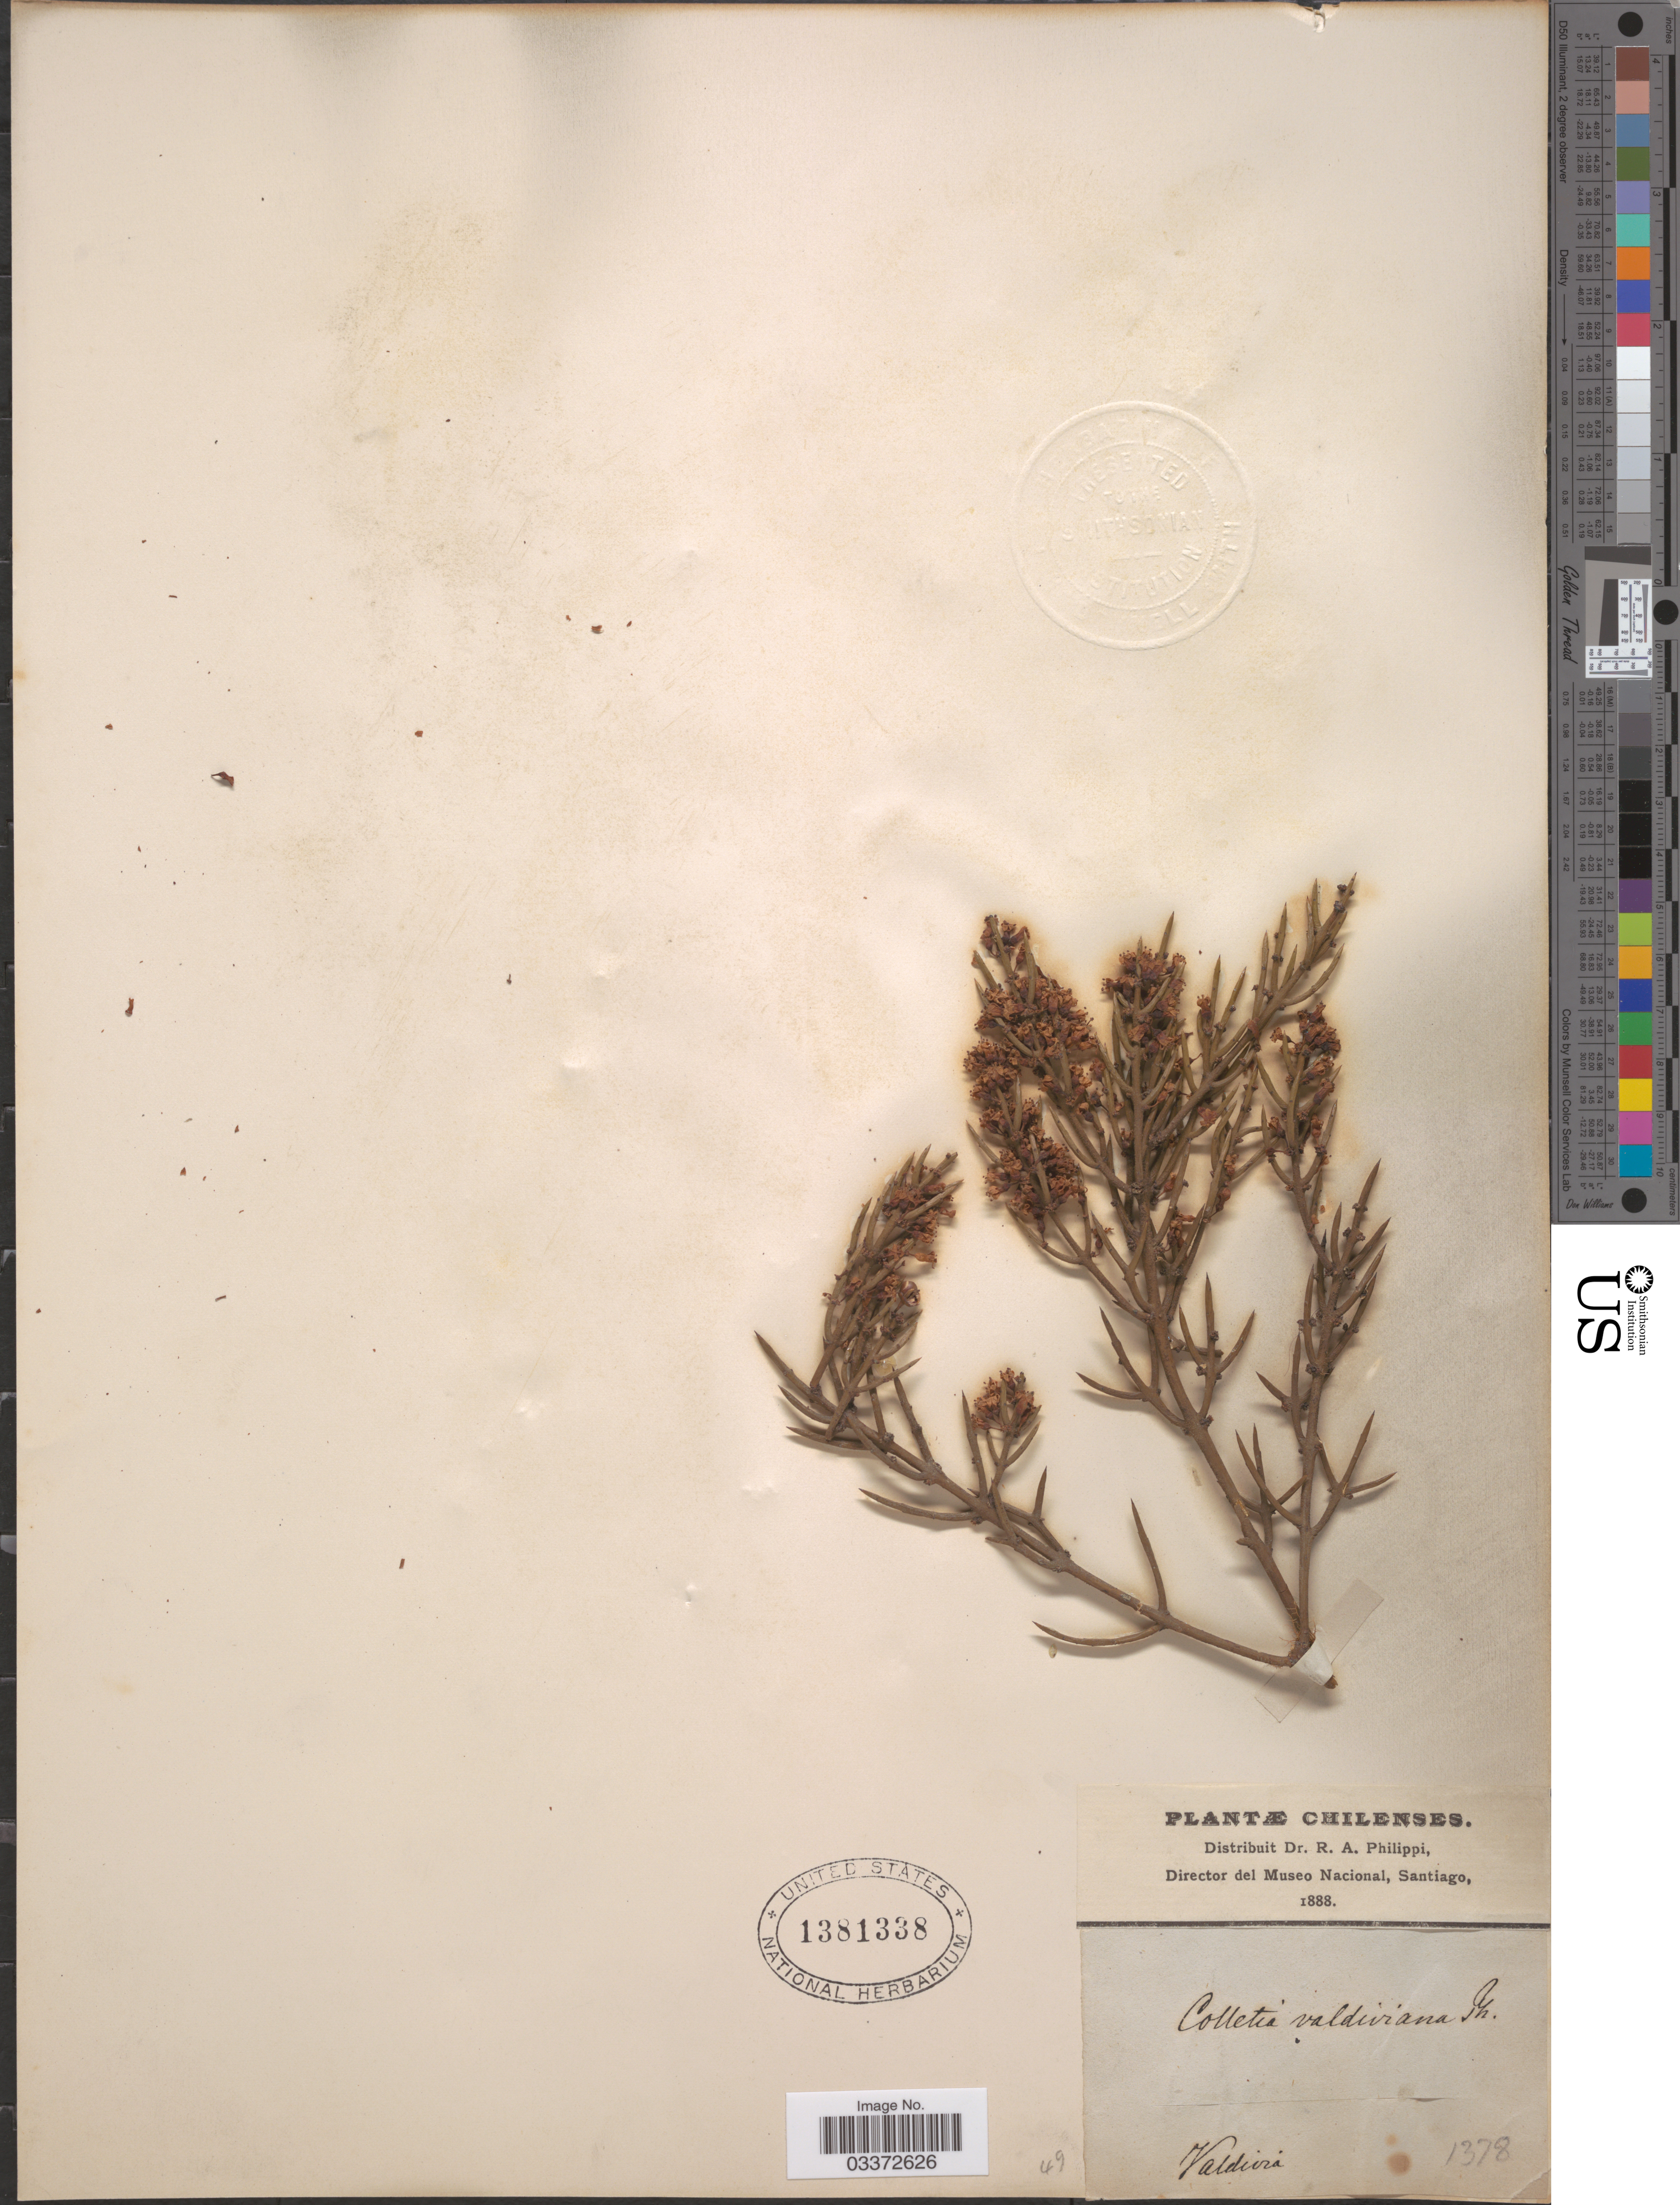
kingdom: Plantae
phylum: Tracheophyta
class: Magnoliopsida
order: Rosales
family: Rhamnaceae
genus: Colletia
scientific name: Colletia valdiviana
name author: Phil.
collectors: ex. herb. R.A. Philippi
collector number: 1378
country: Chile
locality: Valdivia.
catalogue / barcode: US 1381338